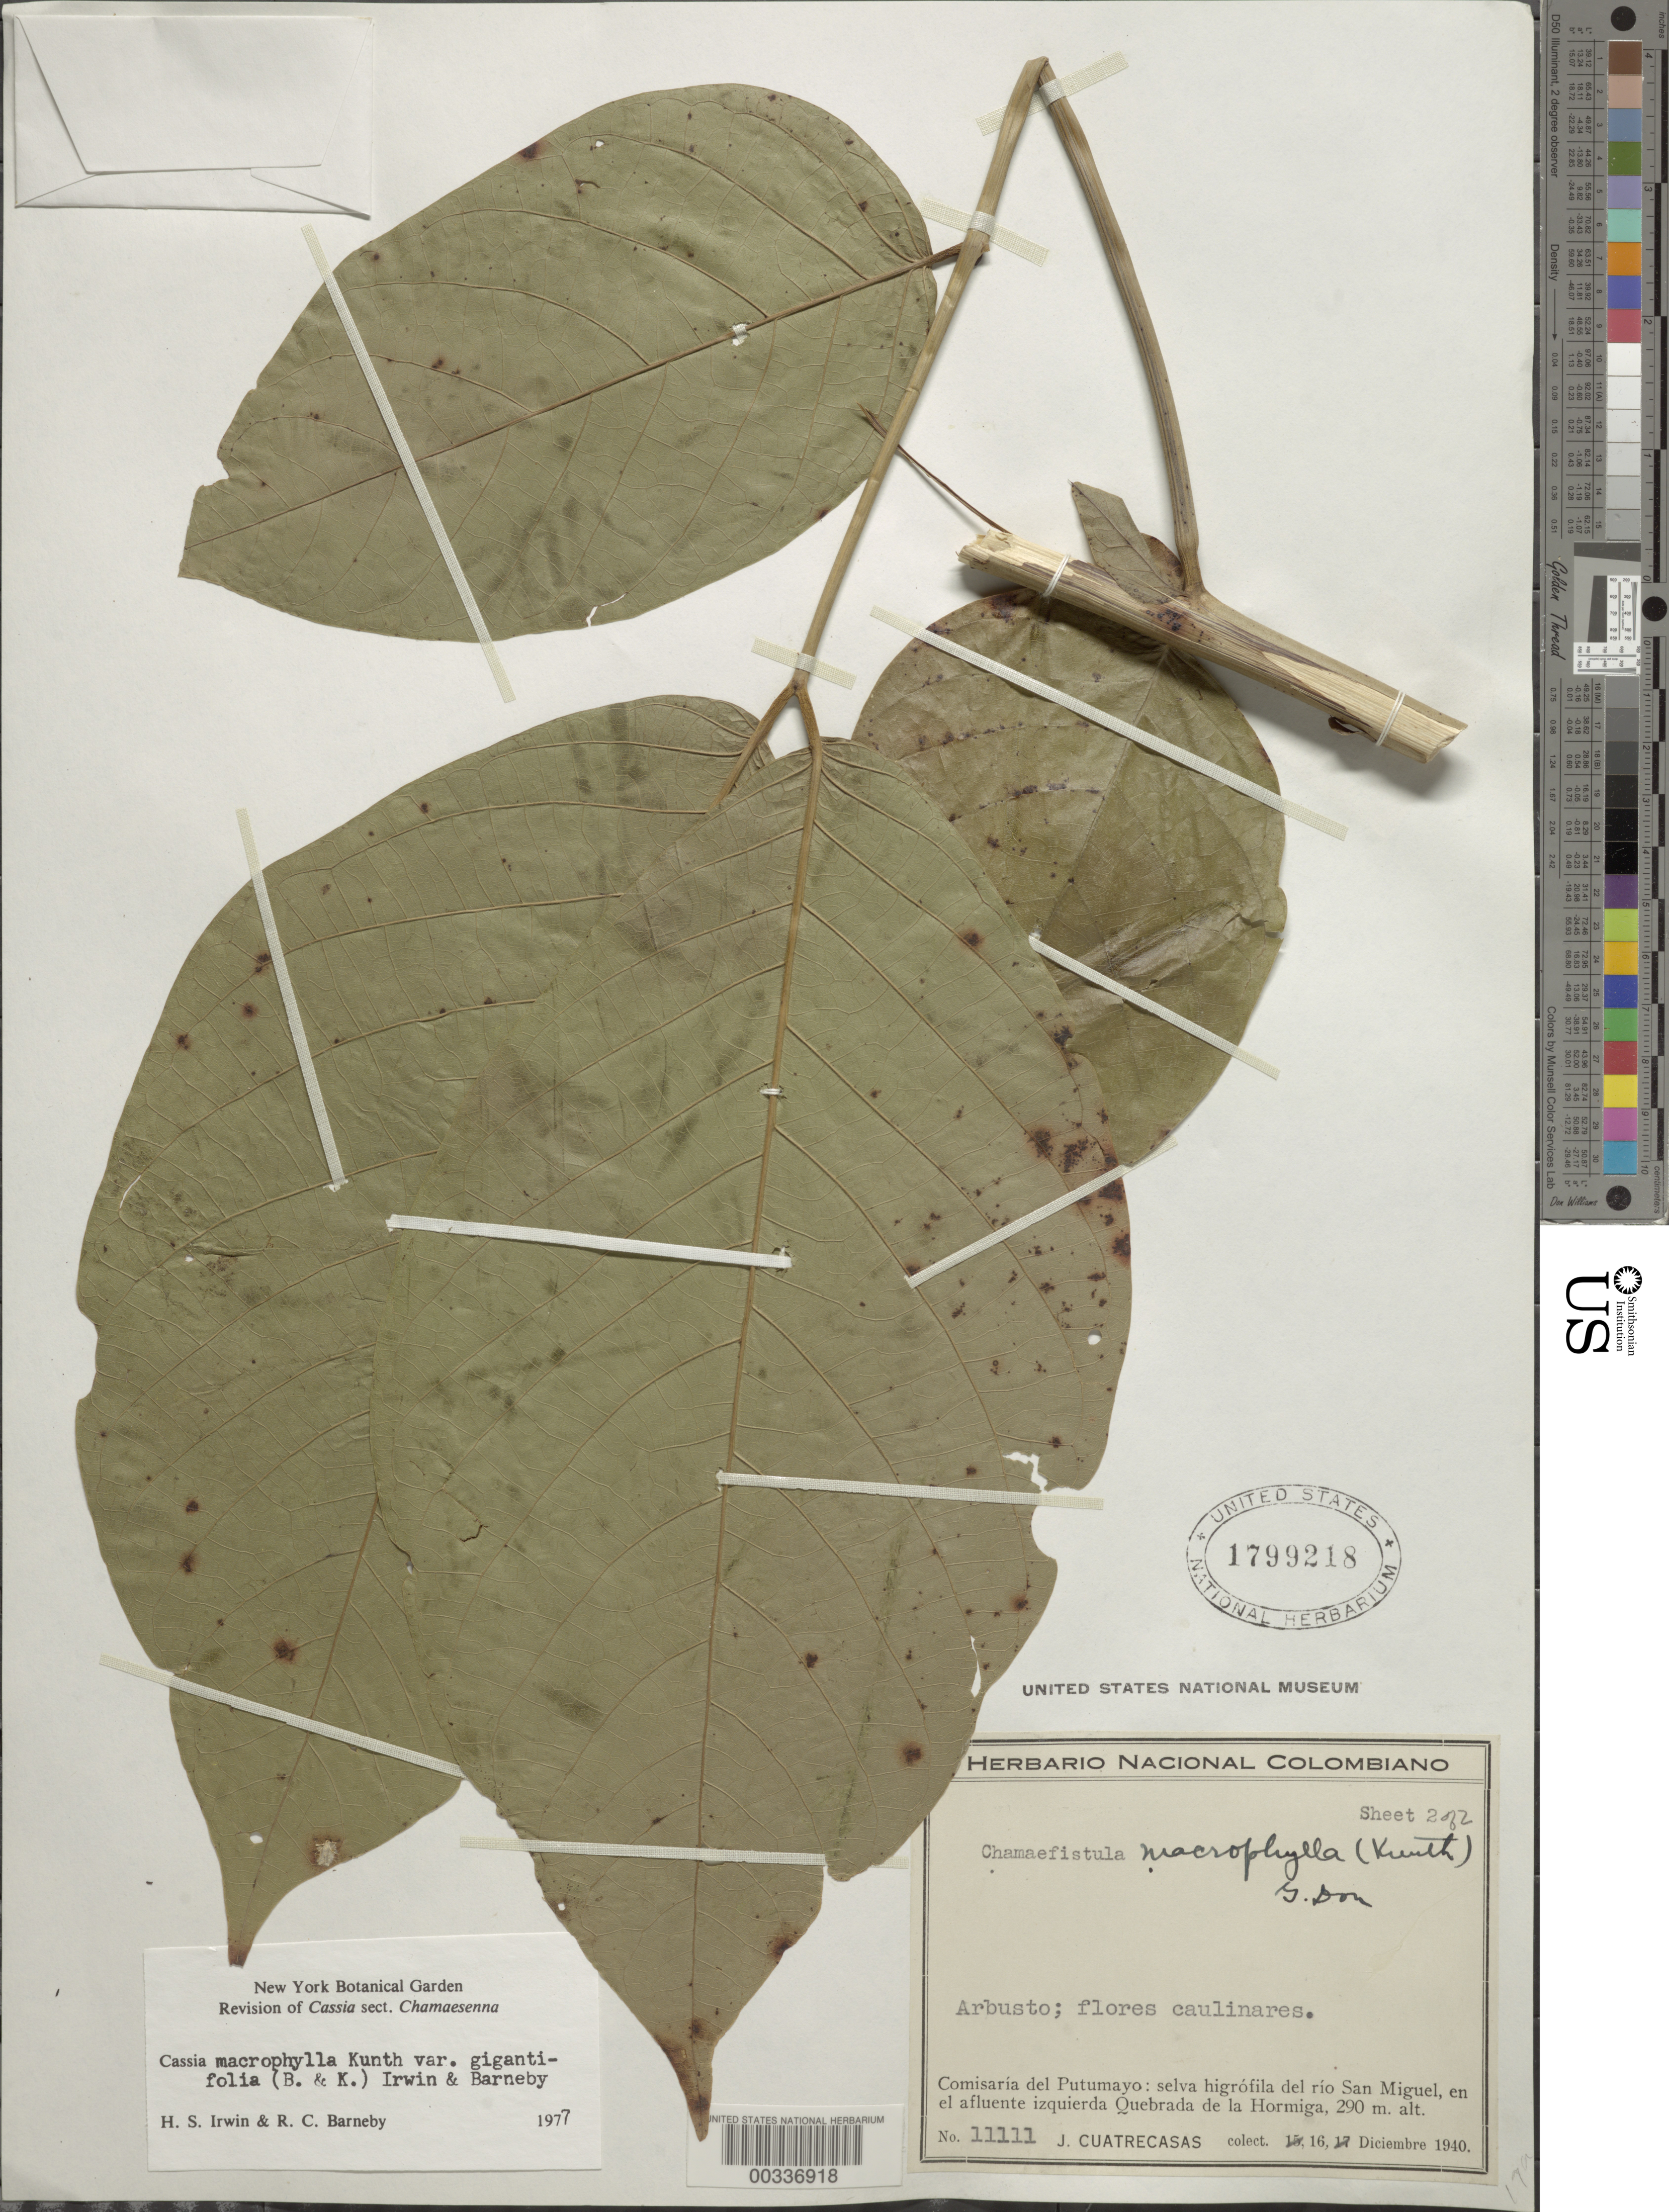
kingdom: Plantae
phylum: Tracheophyta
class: Magnoliopsida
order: Fabales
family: Fabaceae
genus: Senna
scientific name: Senna macrophylla var. gigantifolia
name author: (Britton & Killip) H.S. Irwin & Barneby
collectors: J. Cuatrecasas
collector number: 11111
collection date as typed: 16 Dec 1940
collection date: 1940-12-16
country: Colombia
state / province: Putumayo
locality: Rio Sal Miguel, in the left affluent Quebrada de la hormiga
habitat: Hydrophyllic forest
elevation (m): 290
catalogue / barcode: US 1799218